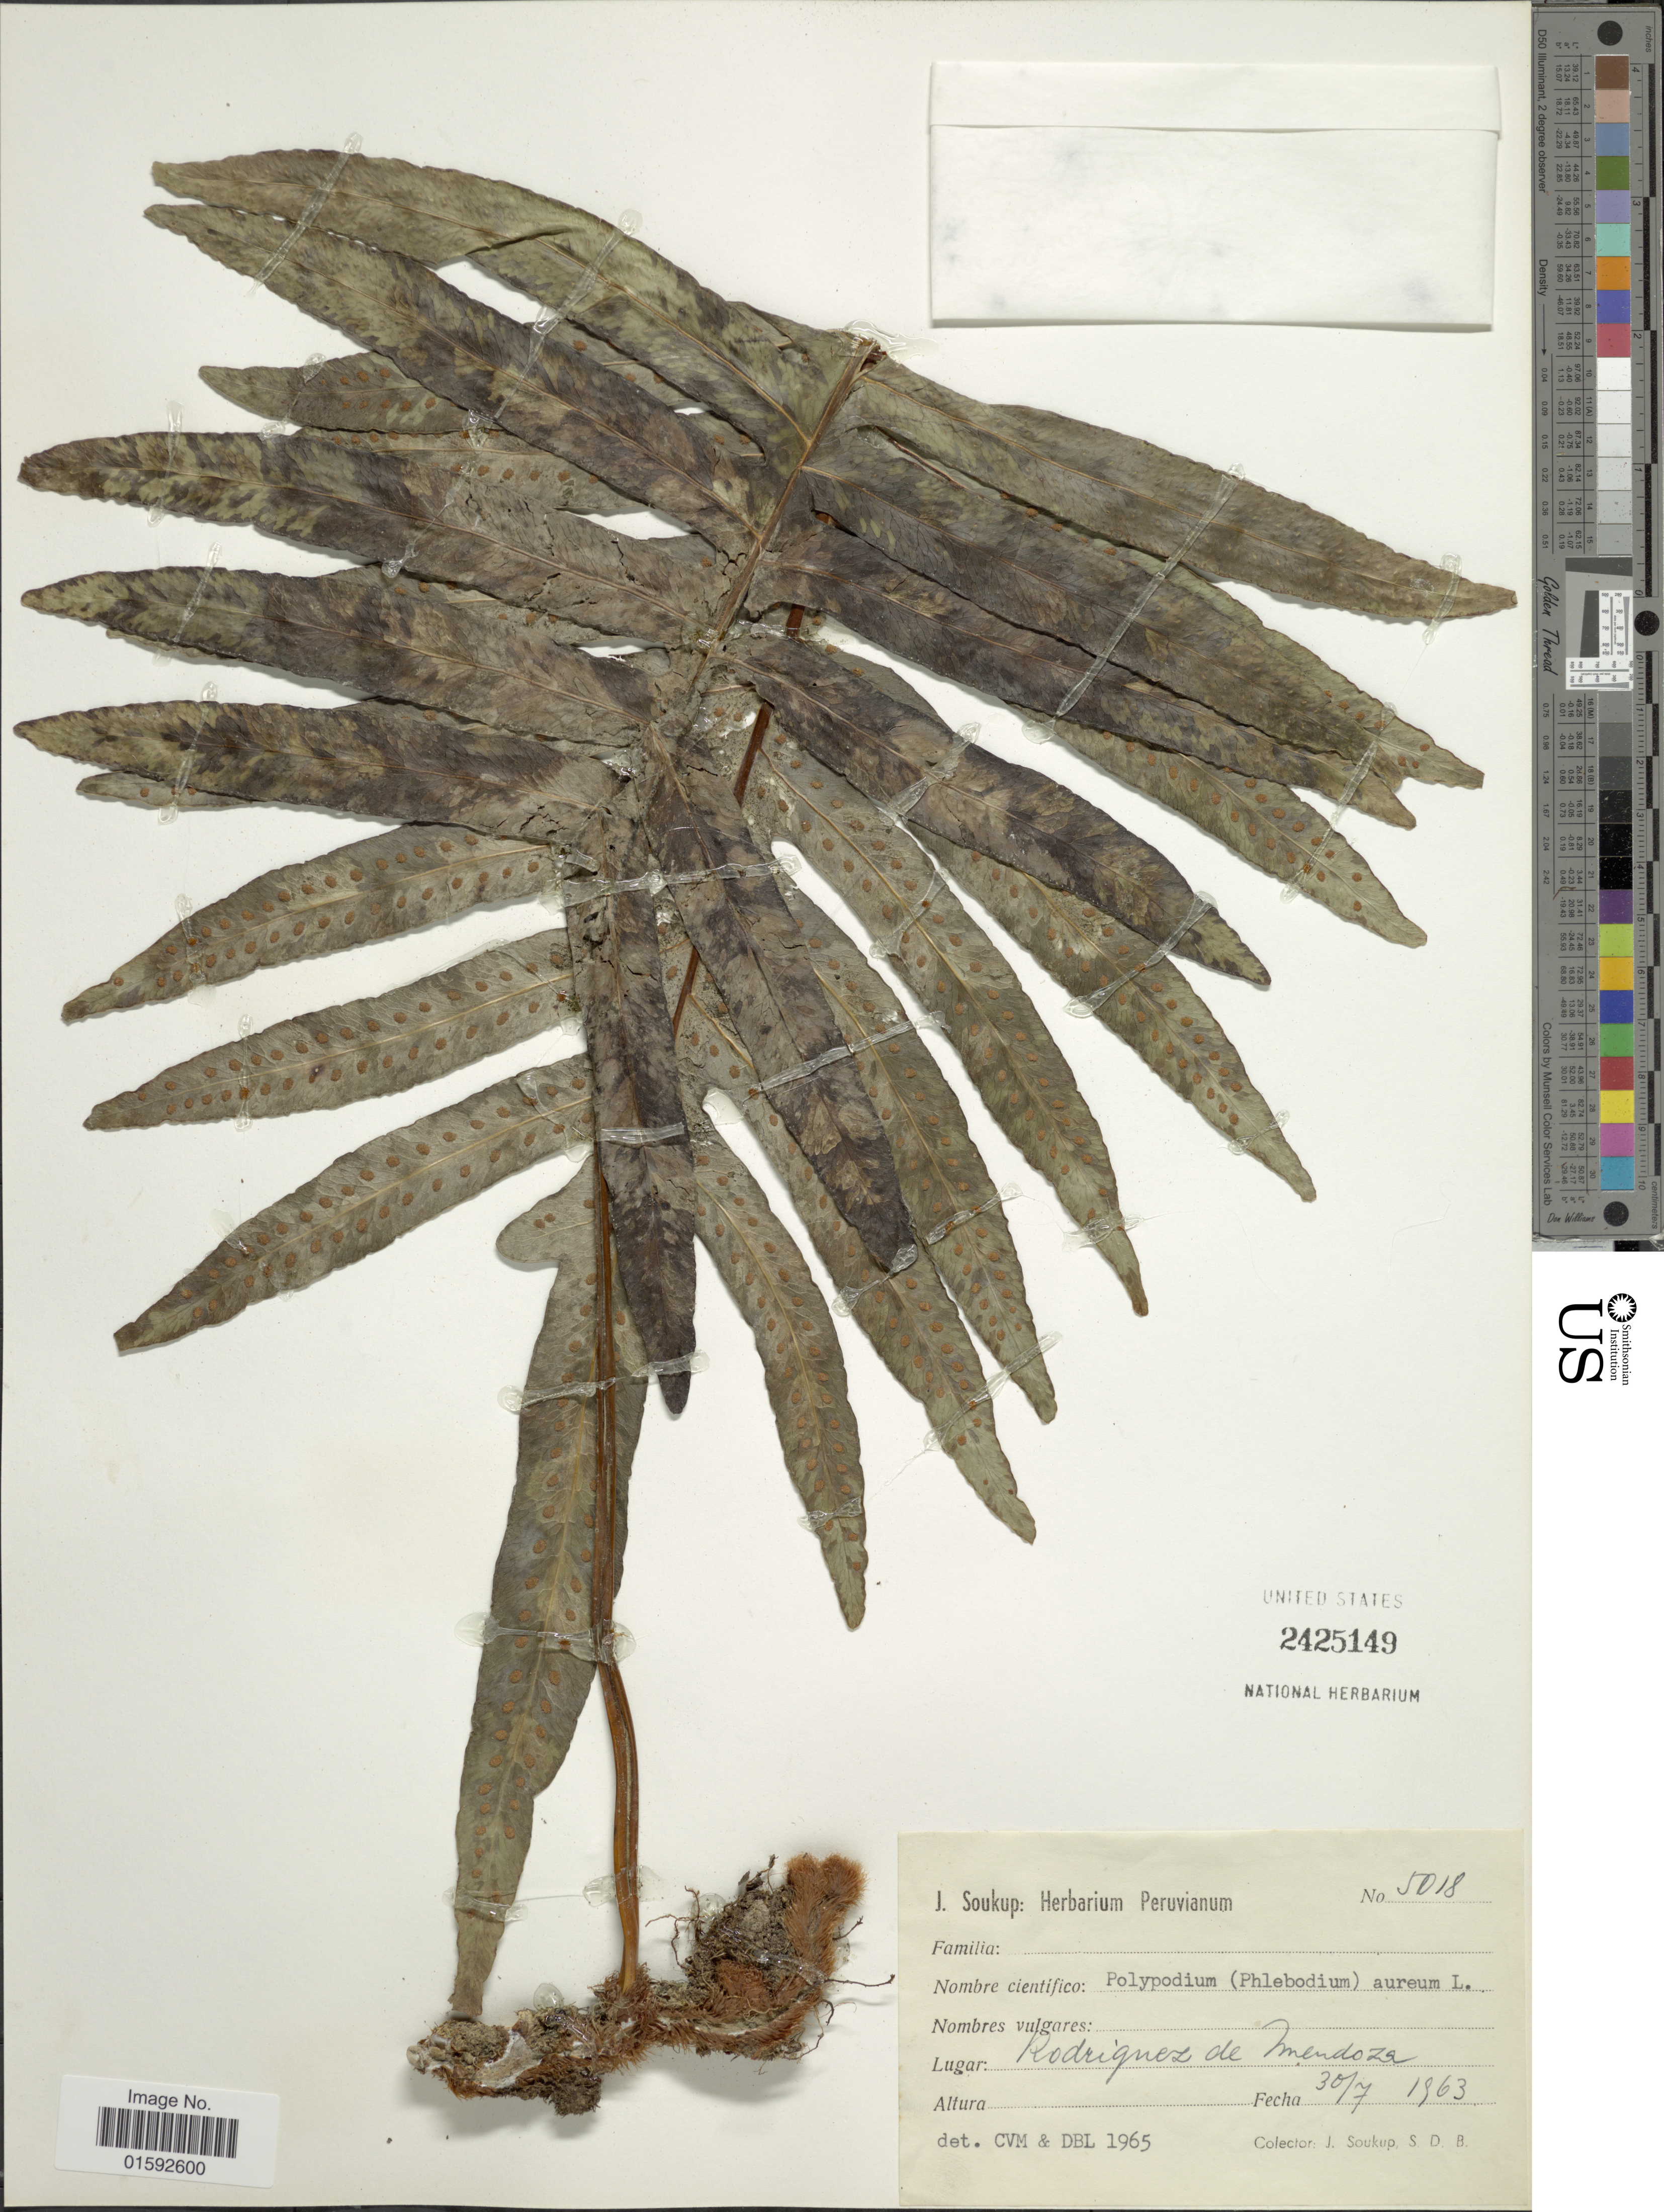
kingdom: Plantae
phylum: Tracheophyta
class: Polypodiopsida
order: Polypodiales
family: Polypodiaceae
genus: Phlebodium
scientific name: Phlebodium pseudoaureum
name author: (Cav.) Lellinger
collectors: J. Soukup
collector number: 5018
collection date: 1963-07-30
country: Peru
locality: Rodriguez de Mendoza.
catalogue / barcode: US 2425149